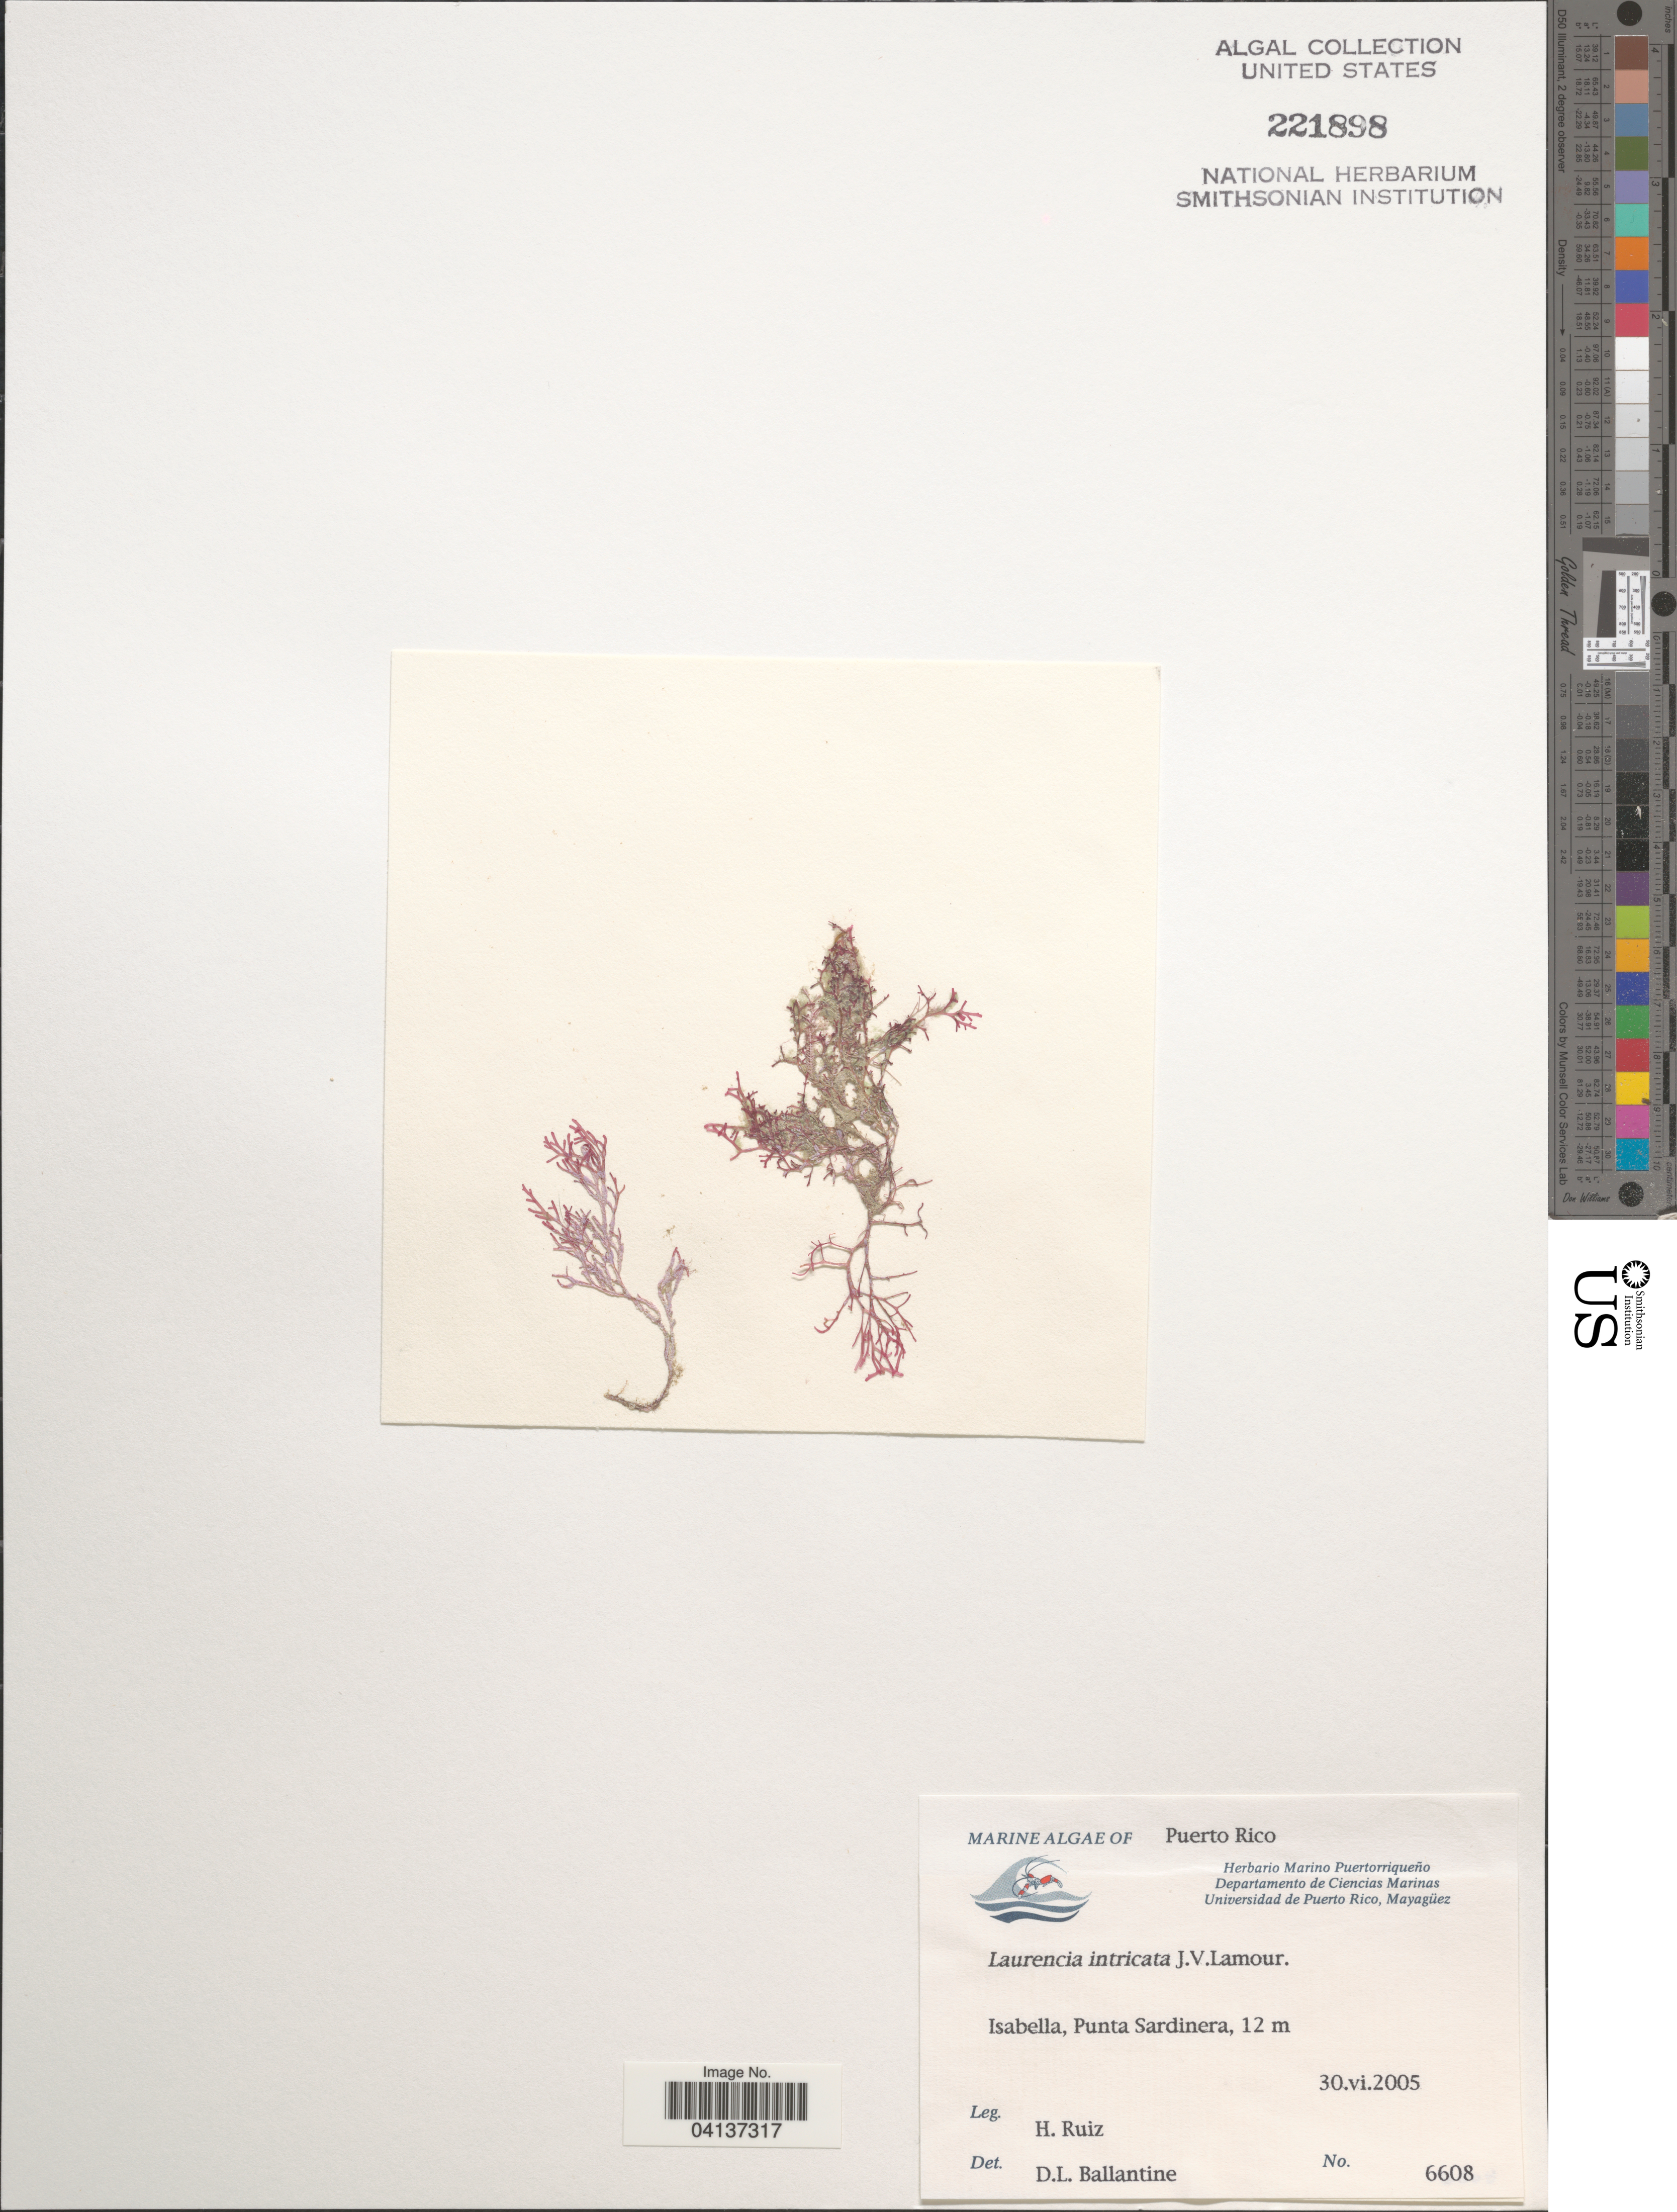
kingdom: Plantae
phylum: Rhodophyta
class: Florideophyceae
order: Ceramiales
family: Rhodomelaceae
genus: Laurencia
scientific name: Laurencia intricata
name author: J.V.Lamouroux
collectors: H. Ruiz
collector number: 6608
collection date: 2005-06-30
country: Puerto Rico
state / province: Isabela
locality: Isabella, Punta Sardinera.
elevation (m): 12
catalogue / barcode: US 221898